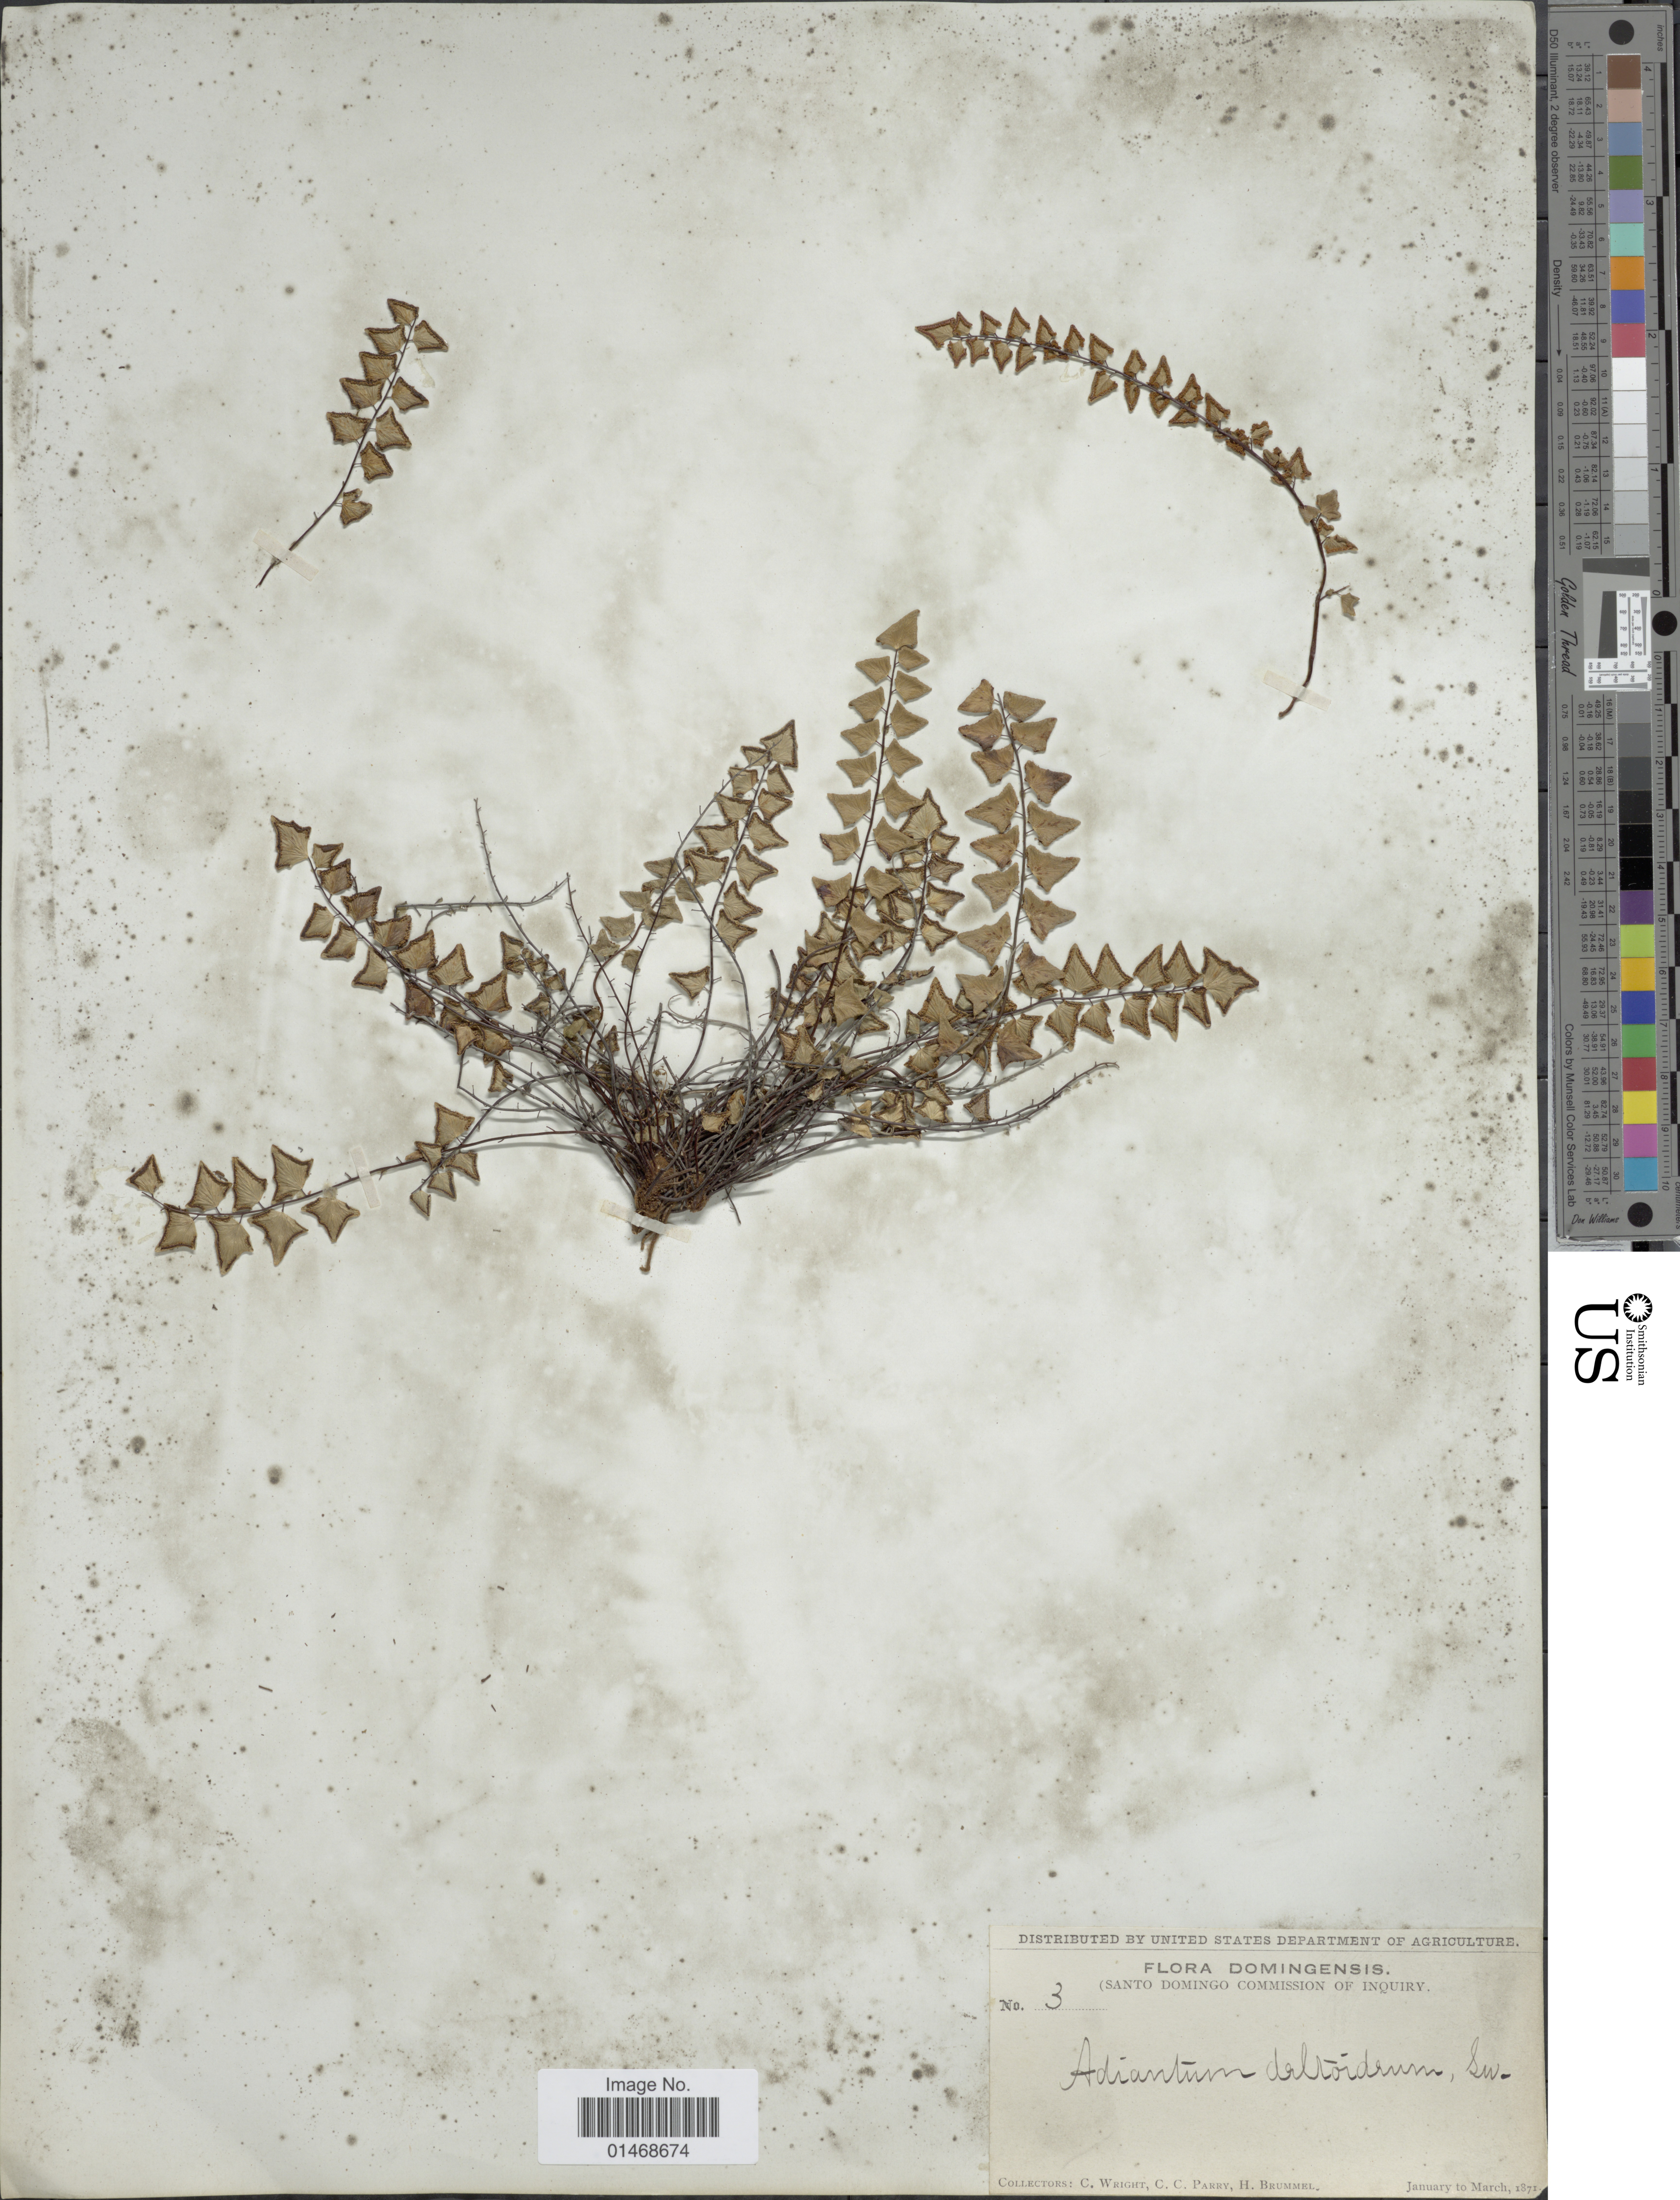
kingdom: Plantae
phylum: Tracheophyta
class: Polypodiopsida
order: Polypodiales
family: Pteridaceae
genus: Adiantum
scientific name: Adiantum deltoideum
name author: Sw.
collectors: C. Wright, C. C. Parry & H. Brummel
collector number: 3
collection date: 1871-01/1871-03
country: Dominica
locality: Santo Domingo